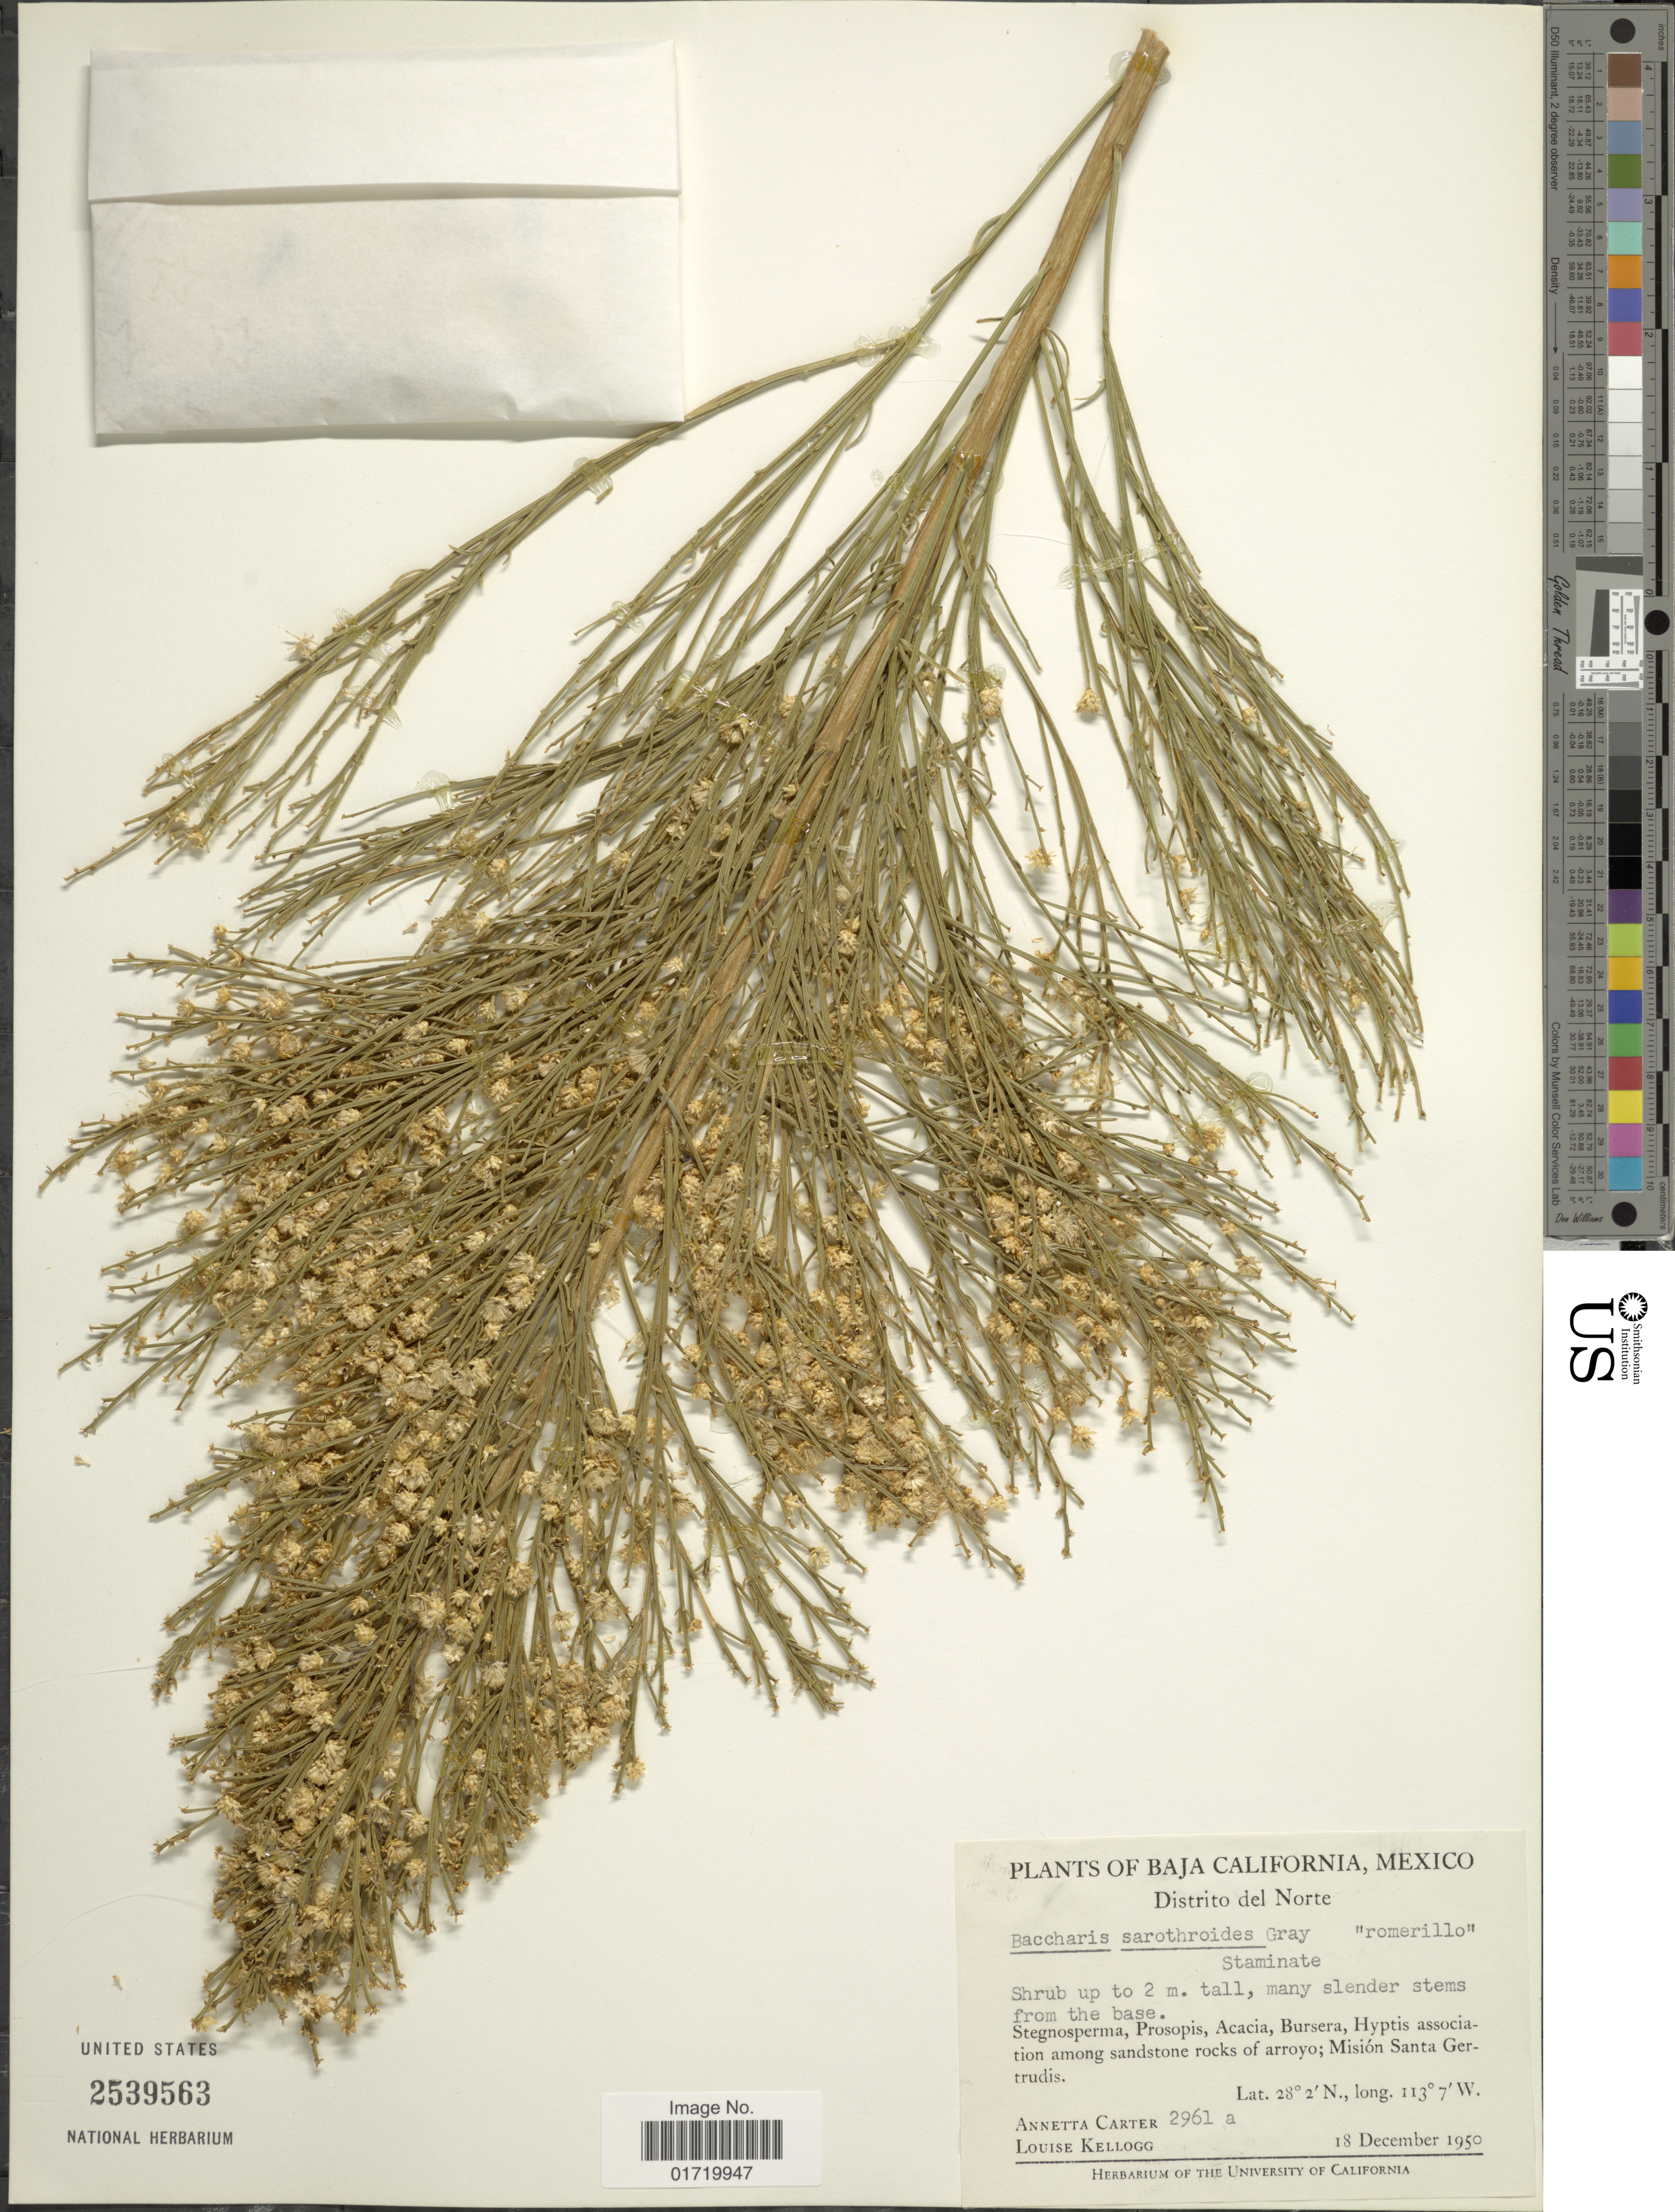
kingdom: Plantae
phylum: Tracheophyta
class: Magnoliopsida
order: Asterales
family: Asteraceae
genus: Baccharis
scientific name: Baccharis sarothroides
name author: A. Gray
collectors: A. M. Carter & L. Kellogg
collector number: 1961a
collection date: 1950-12-18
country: Mexico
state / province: Baja California Sur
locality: Distrito del Norte, Mision Santa Gertrudis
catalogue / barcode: US 2539563